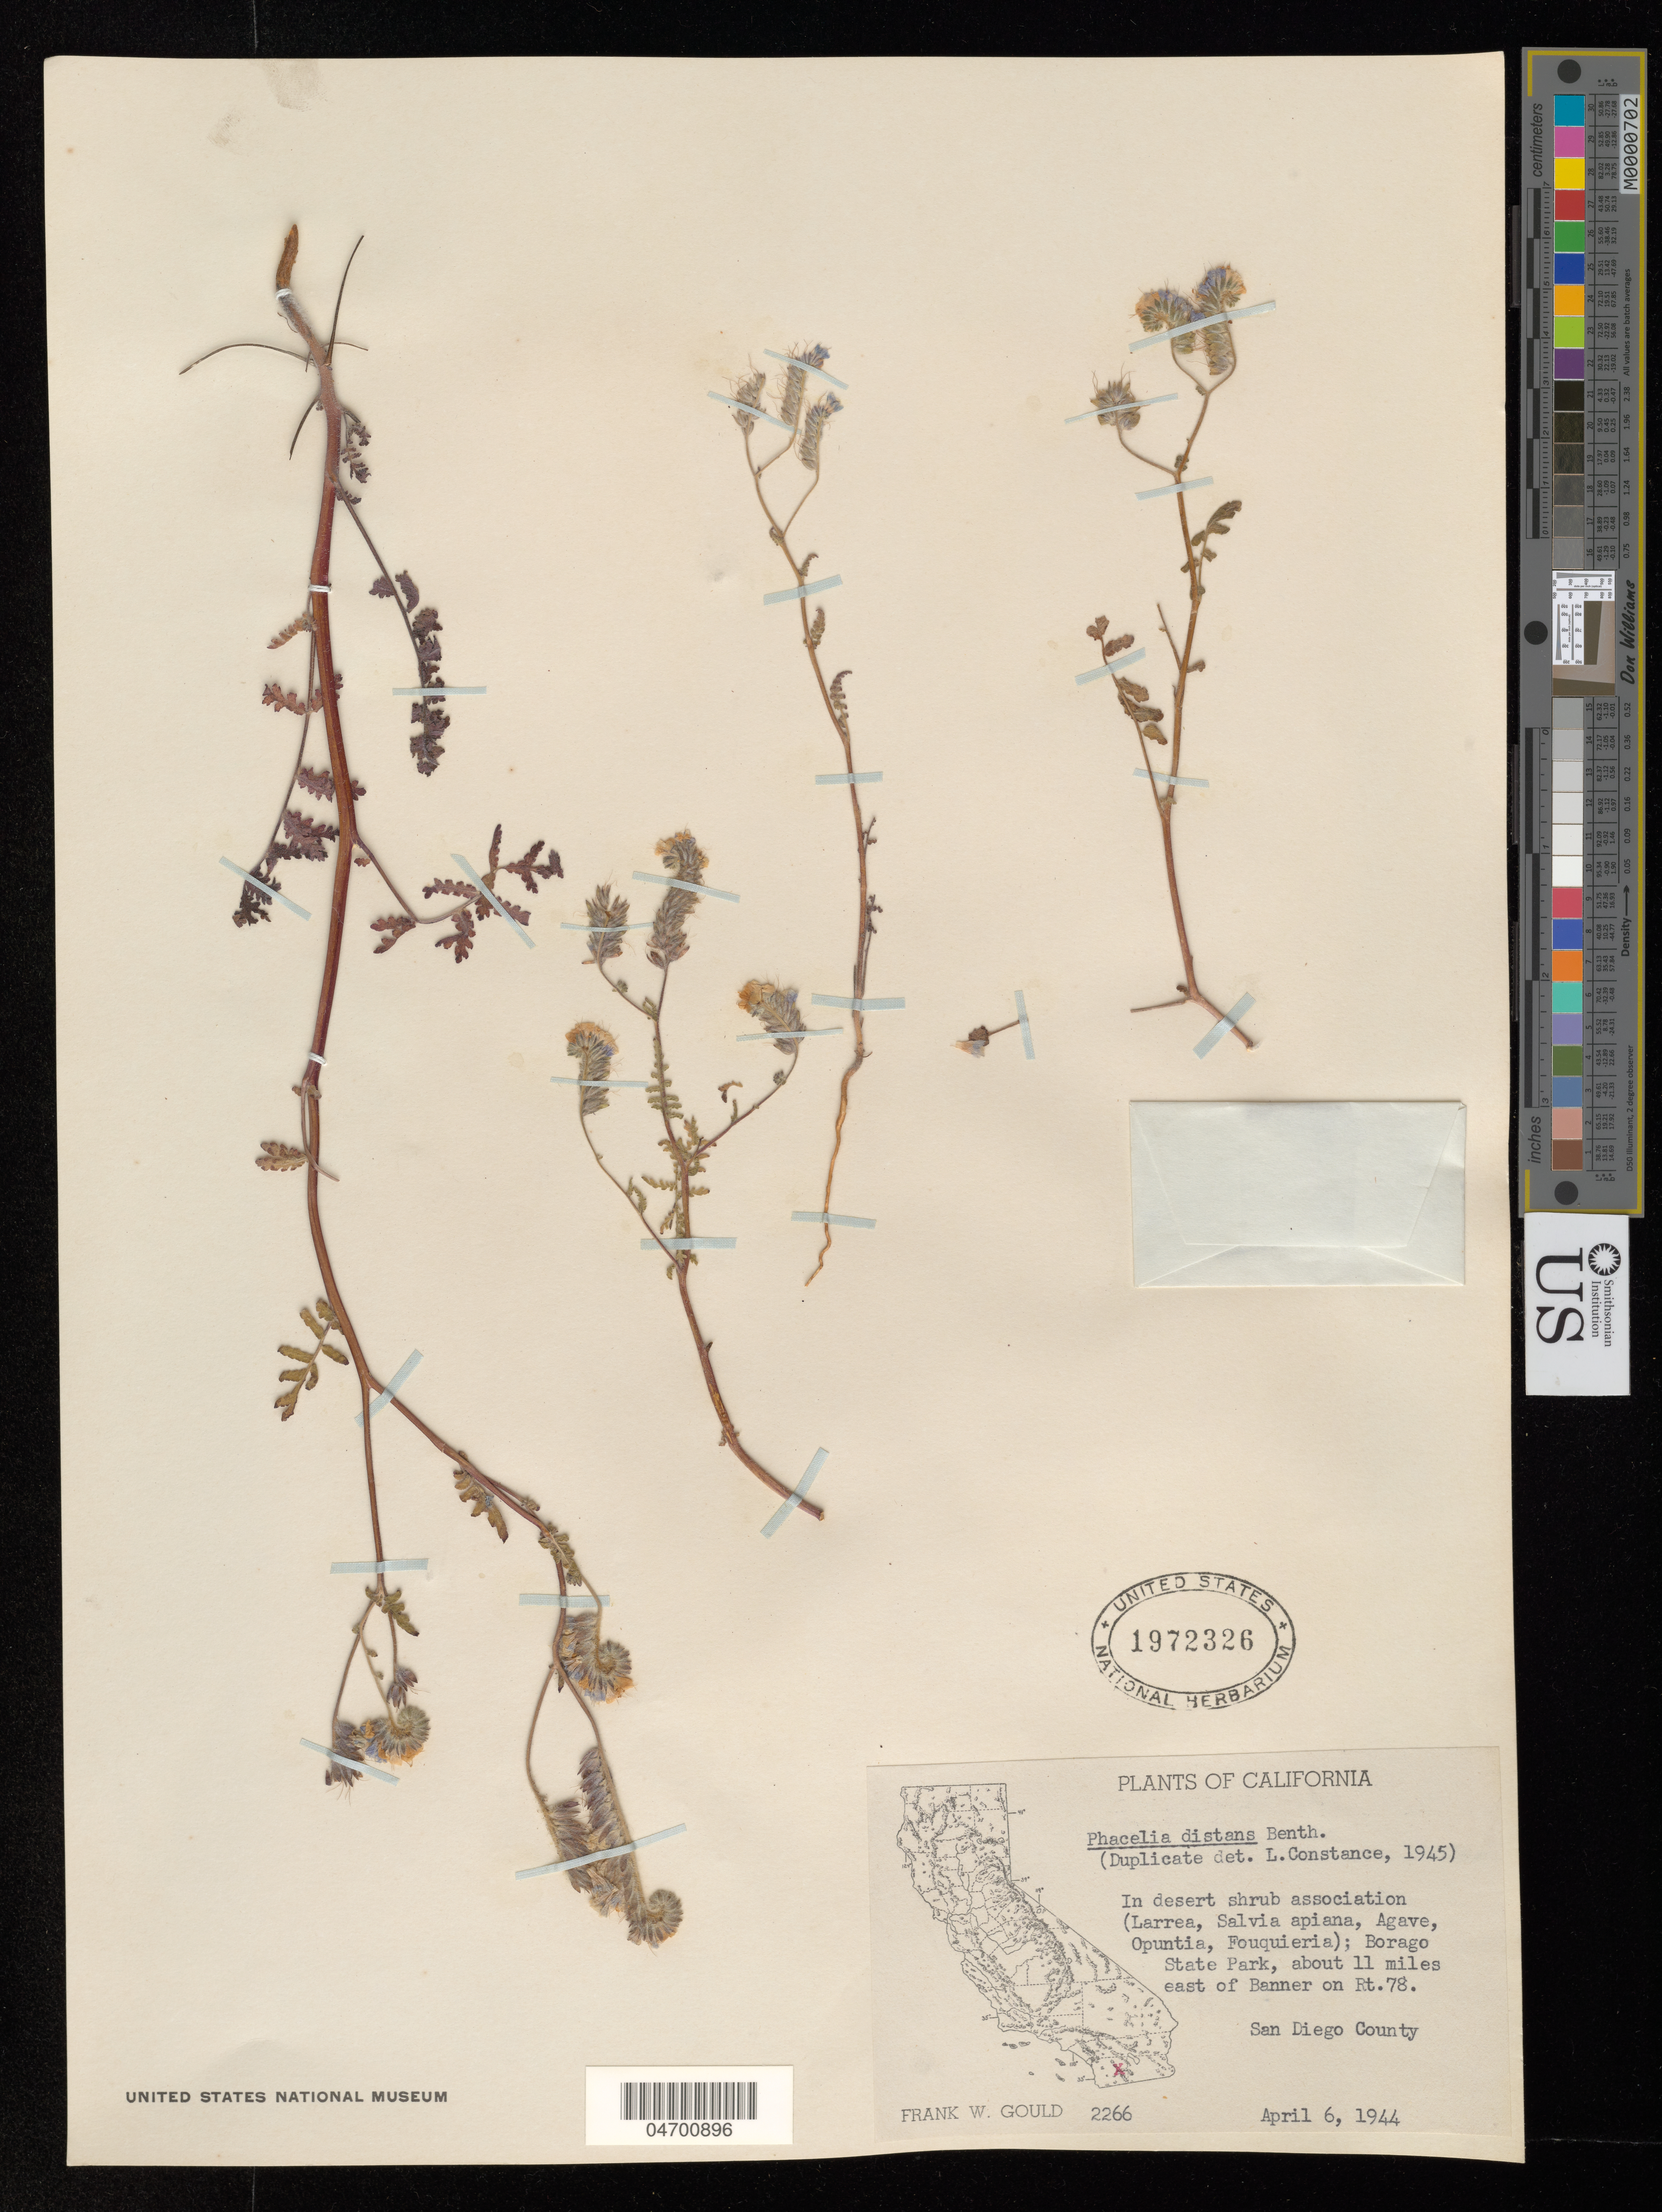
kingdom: Plantae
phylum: Tracheophyta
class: Magnoliopsida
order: Boraginales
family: Hydrophyllaceae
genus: Phacelia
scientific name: Phacelia distans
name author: Benth.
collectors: F. W. Gould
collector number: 2266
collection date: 1944-04-06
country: United States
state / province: California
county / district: San Diego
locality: Borago State Park, about 11 miles east of Banner on Rt. 78. San Diego County.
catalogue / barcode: US 1972326